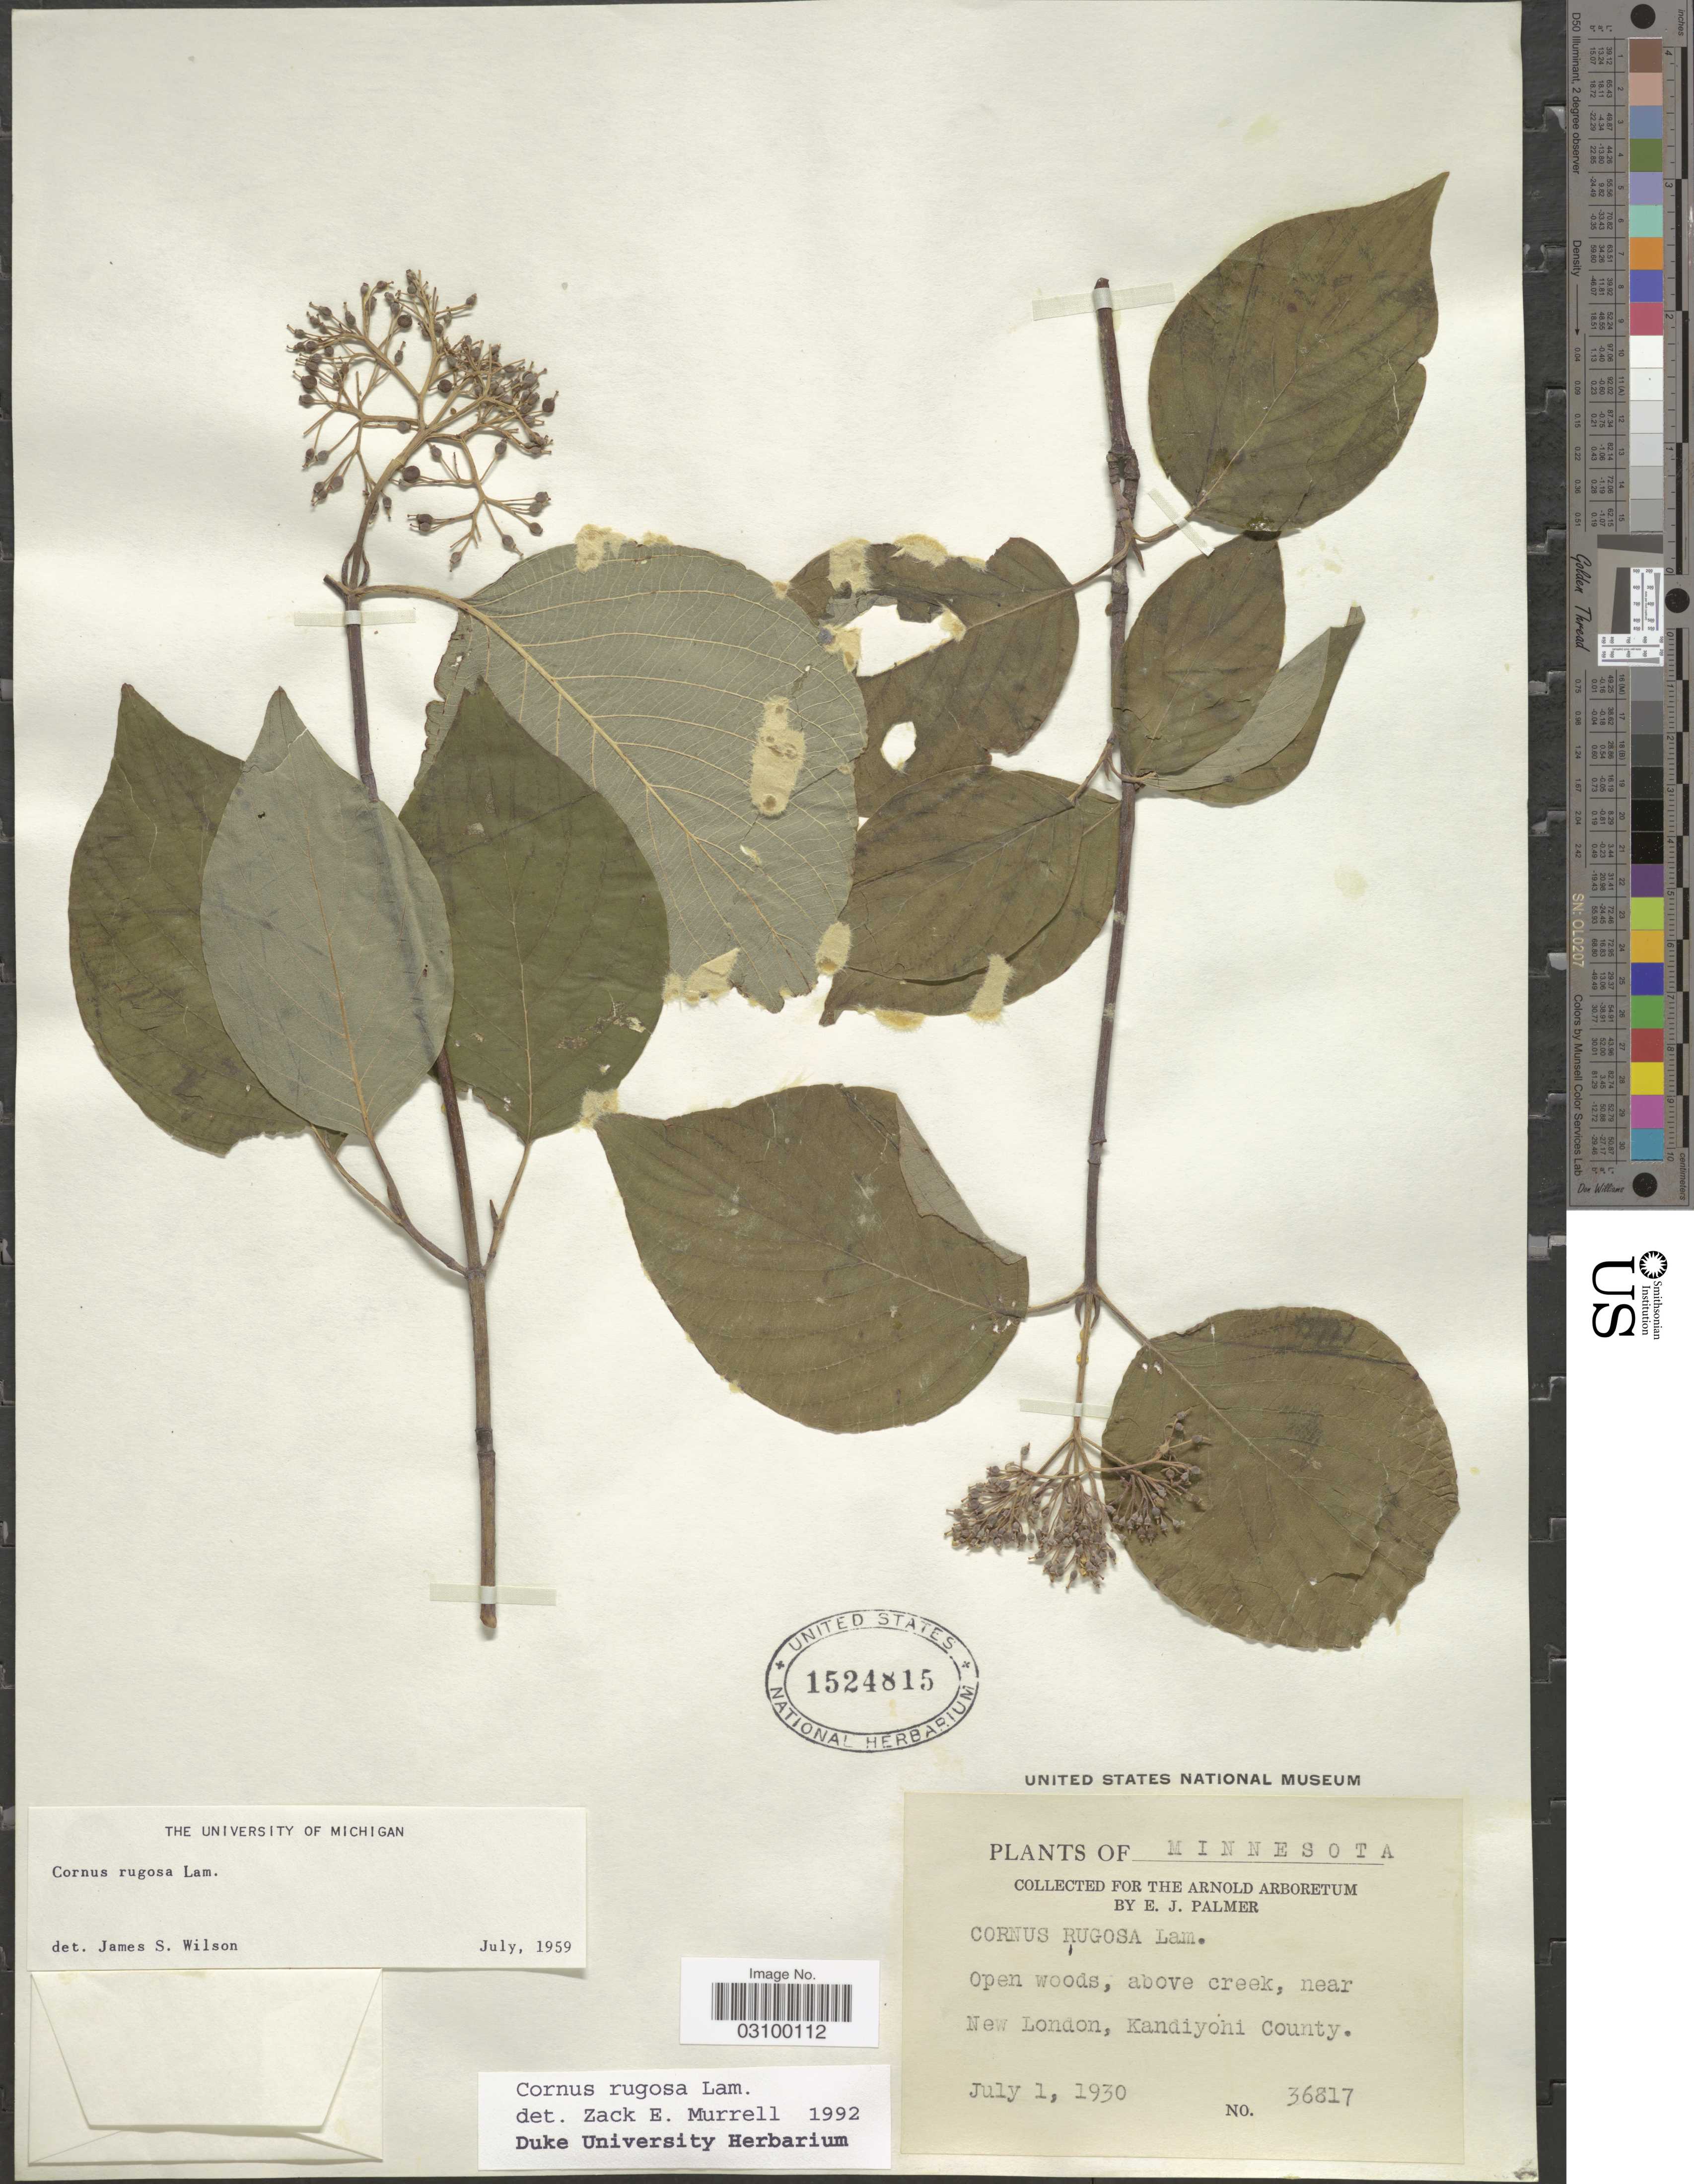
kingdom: Plantae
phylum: Tracheophyta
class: Magnoliopsida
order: Cornales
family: Cornaceae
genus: Cornus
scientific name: Cornus rugosa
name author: Lam.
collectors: E. J. Palmer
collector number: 36817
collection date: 1930-07-01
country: United States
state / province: Minnesota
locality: Near New London, Kandiyohi County.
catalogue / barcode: US 1524815